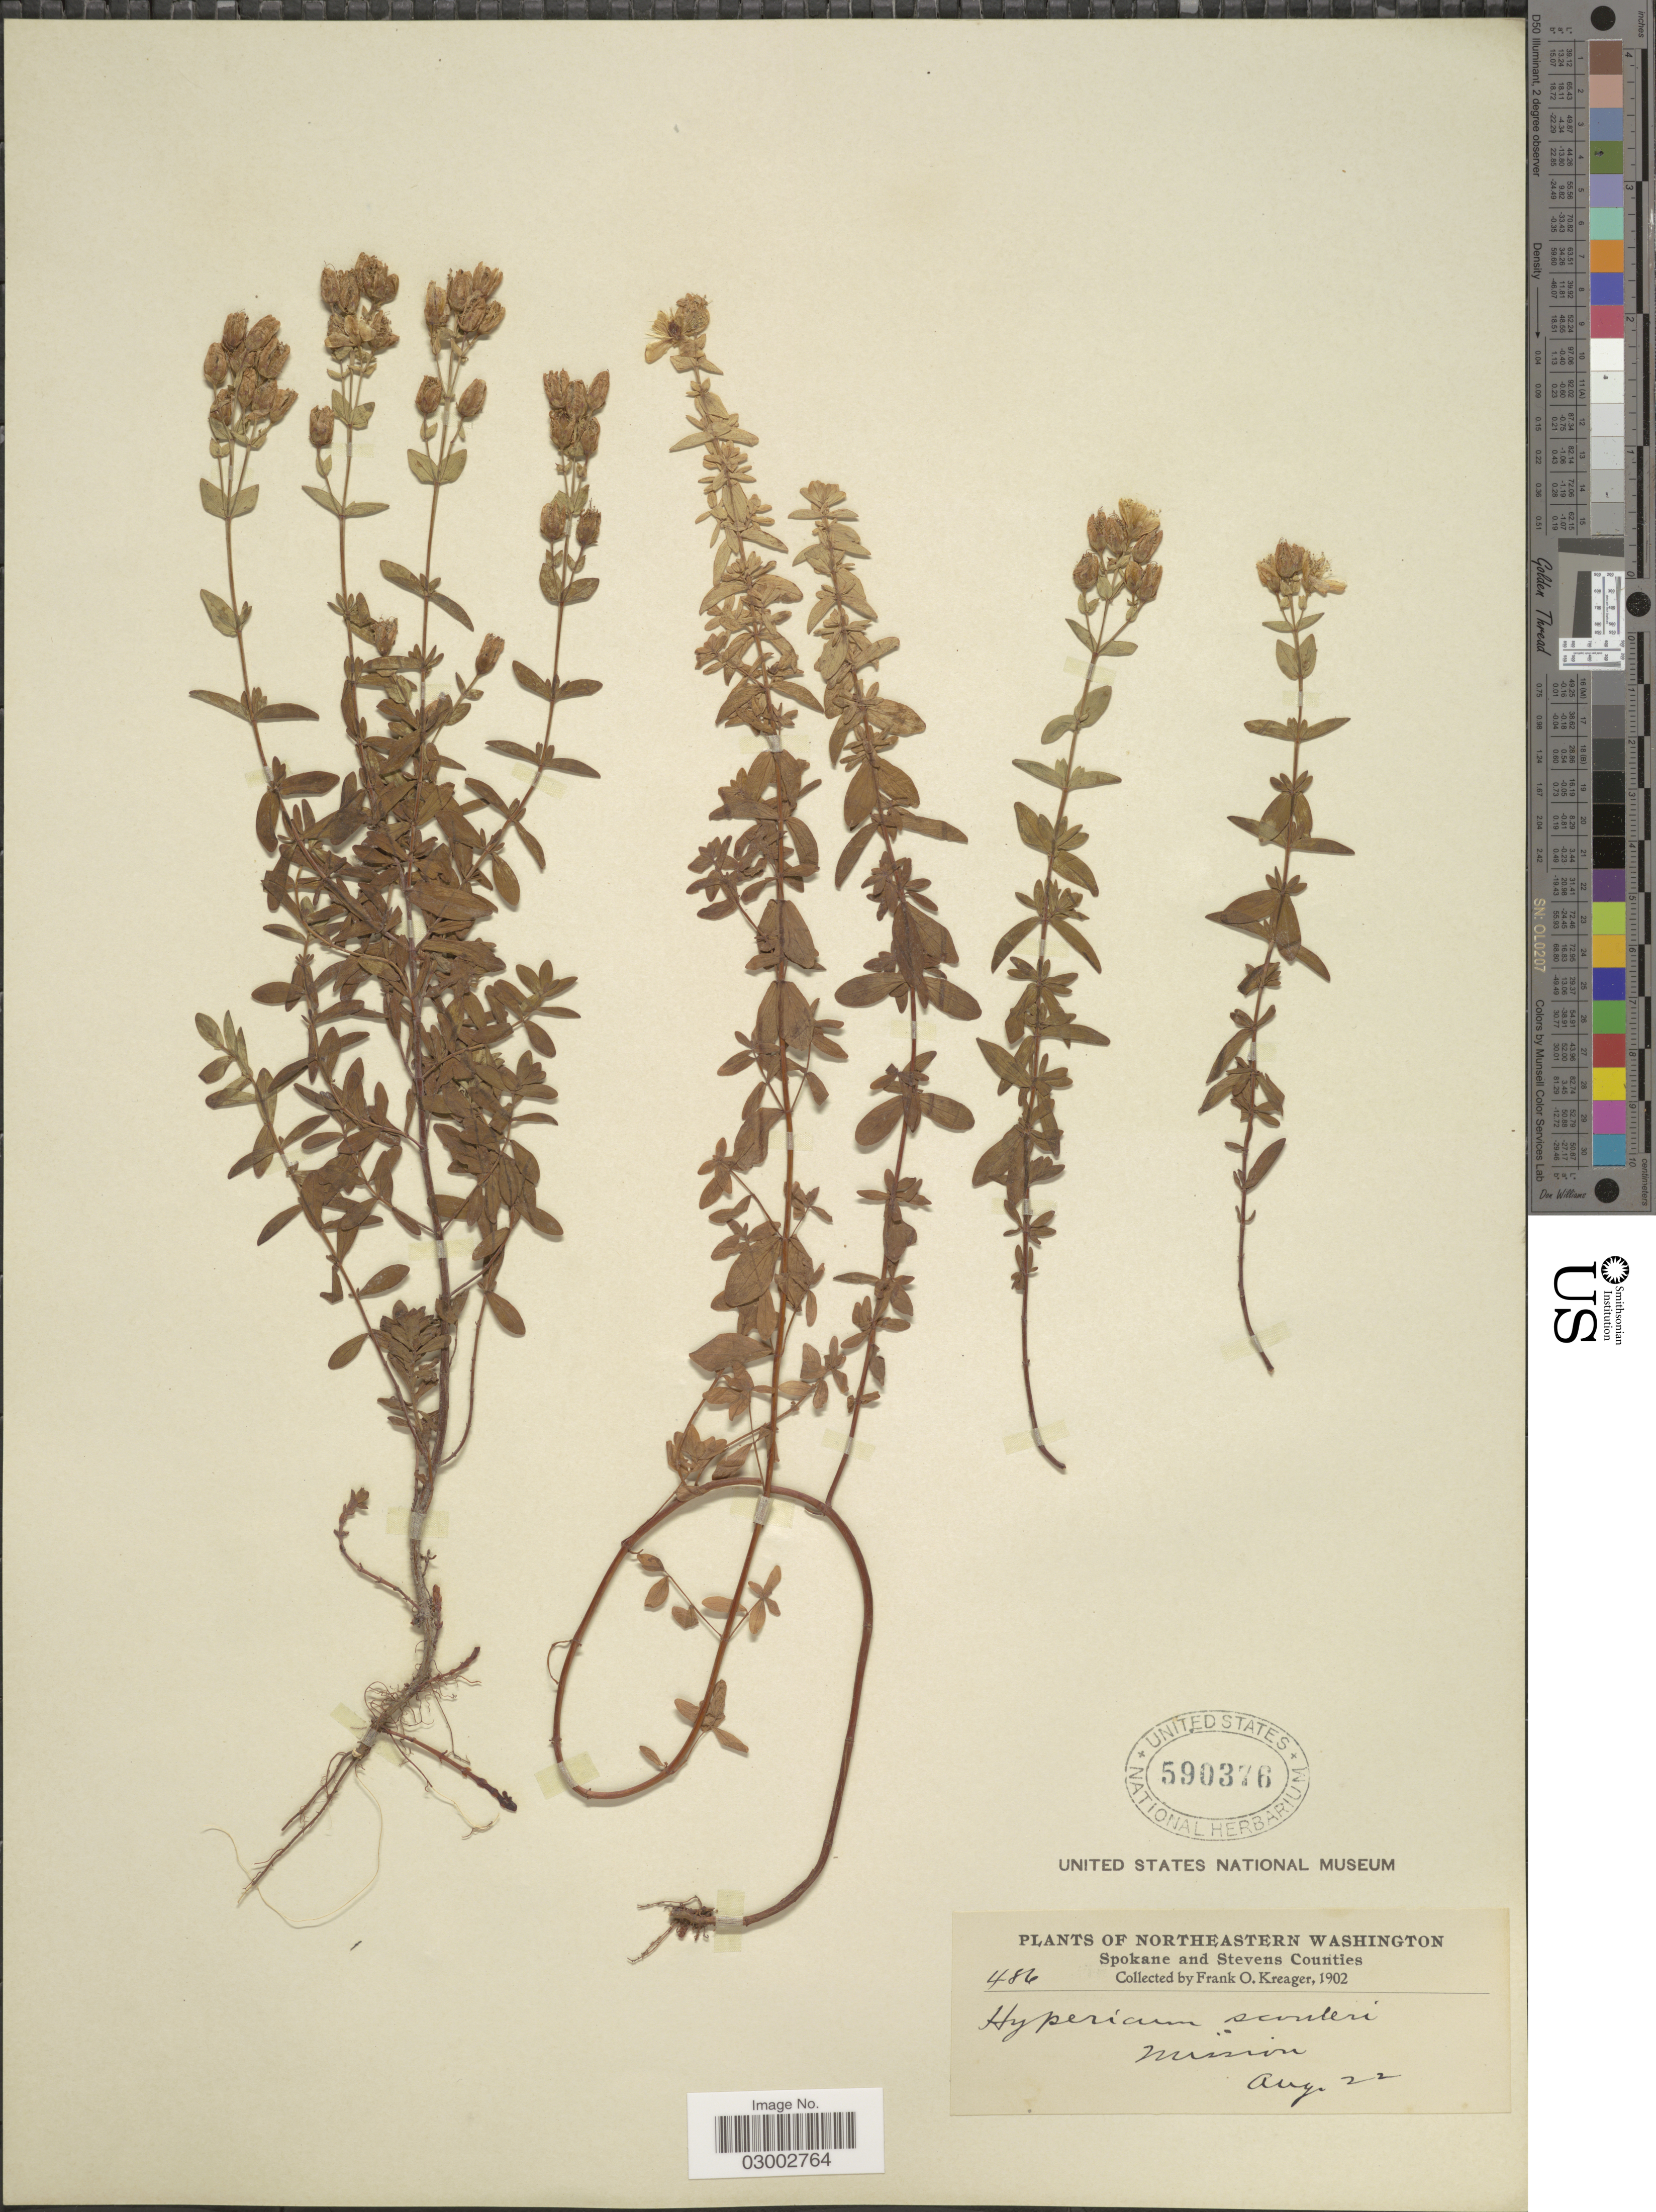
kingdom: Plantae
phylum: Tracheophyta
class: Magnoliopsida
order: Malpighiales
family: Hypericaceae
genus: Hypericum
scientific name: Hypericum scouleri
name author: Hook.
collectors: F. Kreager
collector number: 486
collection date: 1902-08-22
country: United States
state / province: Washington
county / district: Spokane / Stevens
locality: Northeastern Washington. Spokane and Stevens Counties. Mission.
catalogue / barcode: US 590376